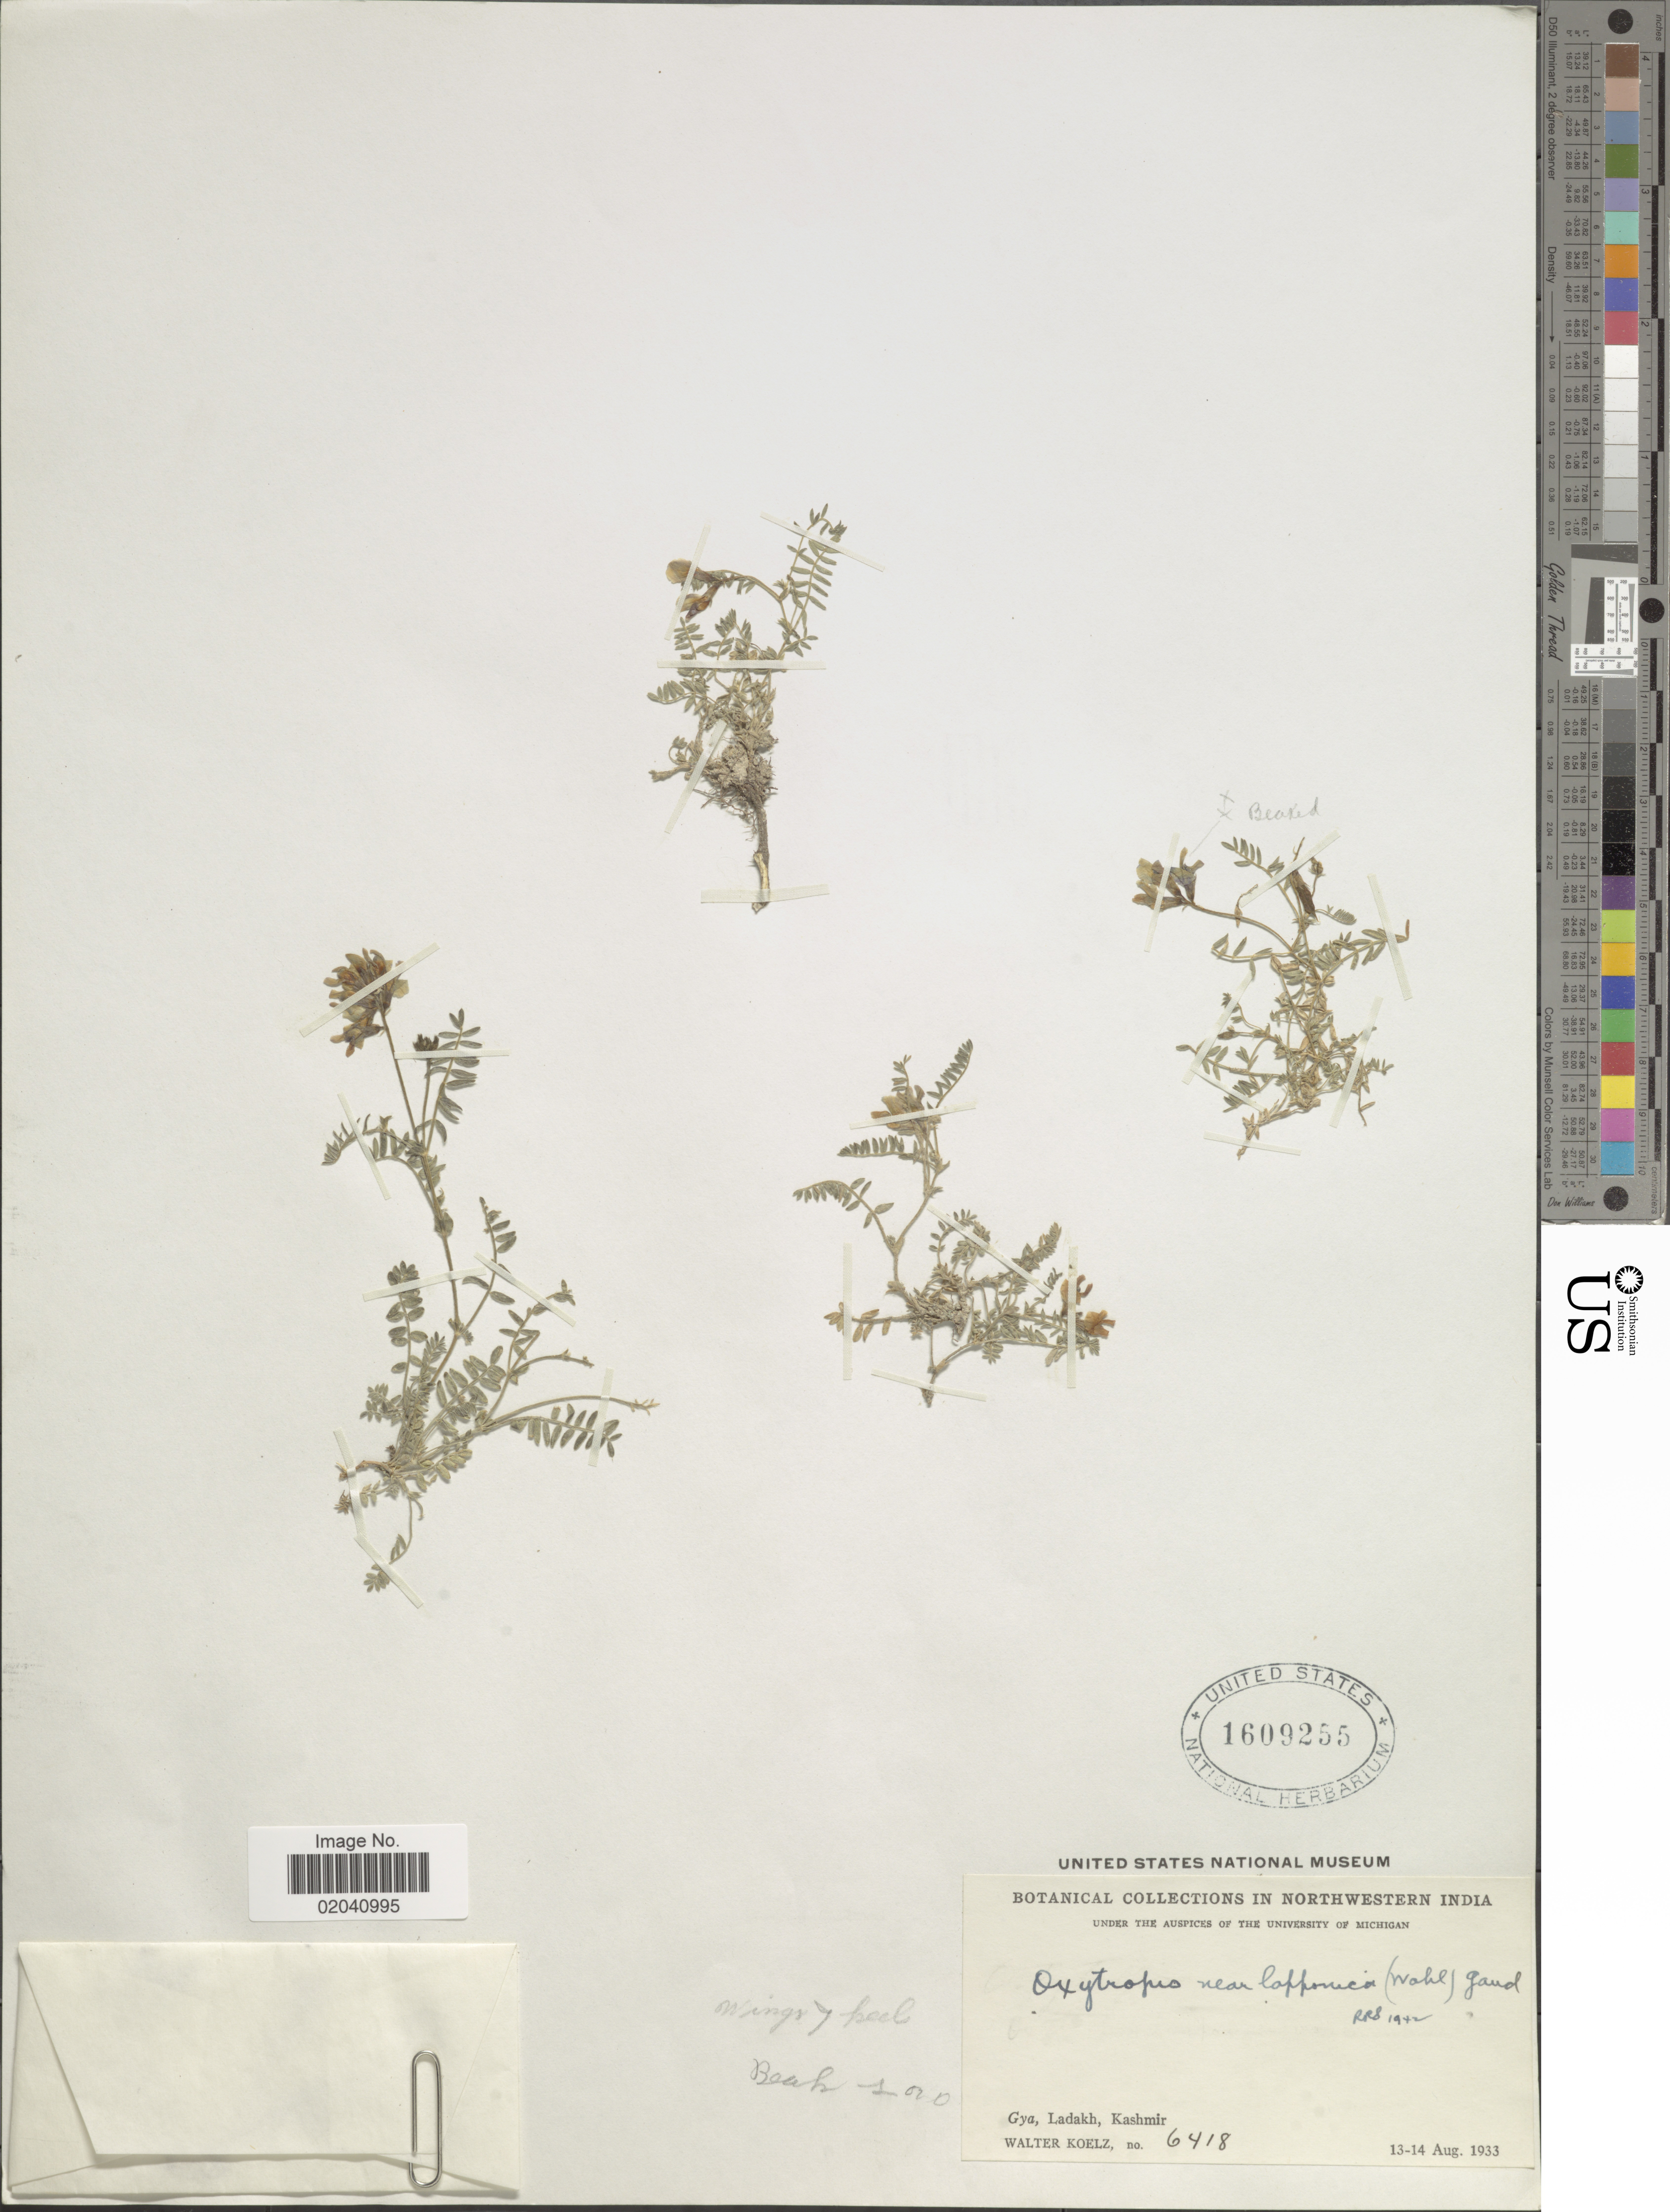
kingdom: Plantae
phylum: Tracheophyta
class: Magnoliopsida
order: Fabales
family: Fabaceae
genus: Oxytropis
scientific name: Oxytropis lapponica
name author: (Wahlenb.) Gay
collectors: W. N. Koelz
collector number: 6418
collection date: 1933-08-13/1933-08-14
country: India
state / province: Jammu and Kashmir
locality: Northwestern India, Gya, Ladakh, Kashmir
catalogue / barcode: US 1609255